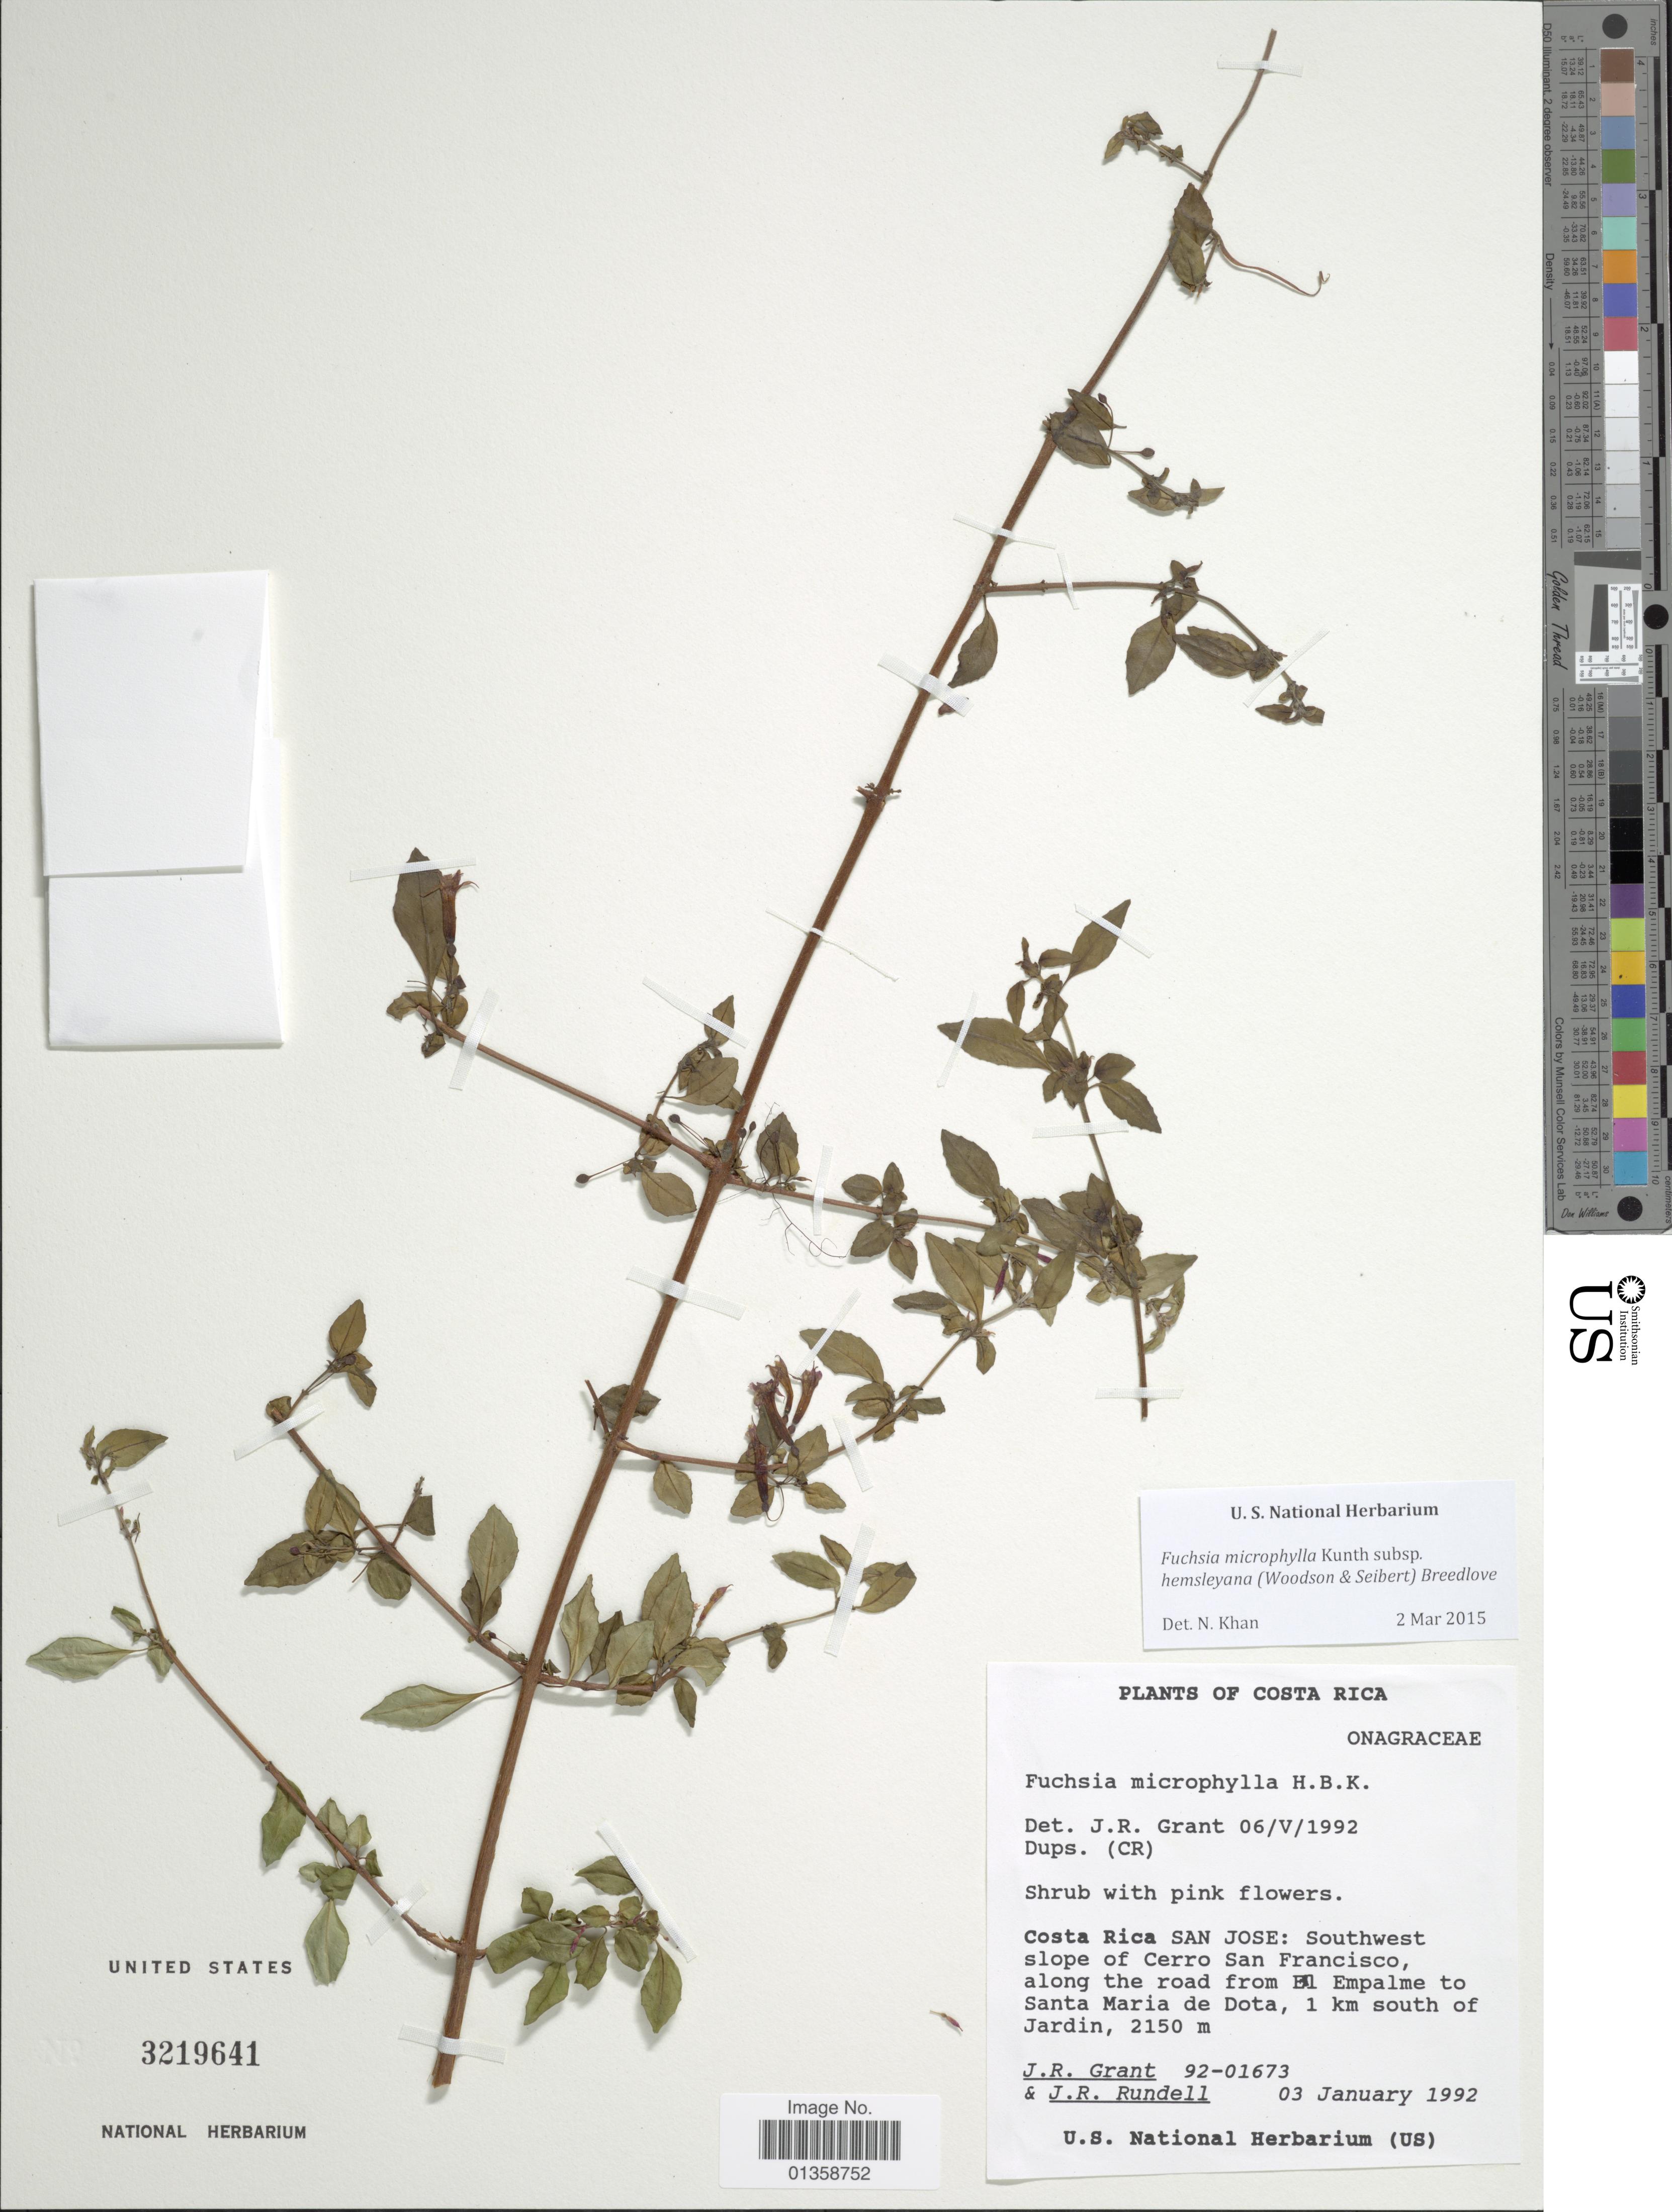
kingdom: Plantae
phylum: Tracheophyta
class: Magnoliopsida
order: Myrtales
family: Onagraceae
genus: Fuchsia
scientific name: Fuchsia microphylla subsp. hemsleyana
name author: (Woodson & Seibert) Breedlove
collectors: J. Grant & J. R. Rundell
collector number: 92-01673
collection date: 1992-01-03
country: Costa Rica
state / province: San José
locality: Southwest slope of Cerro San Francisco, along the road from El Empalme to Santa Maria de Dota, 1 km south of Jardin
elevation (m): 2150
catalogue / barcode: US 3219641